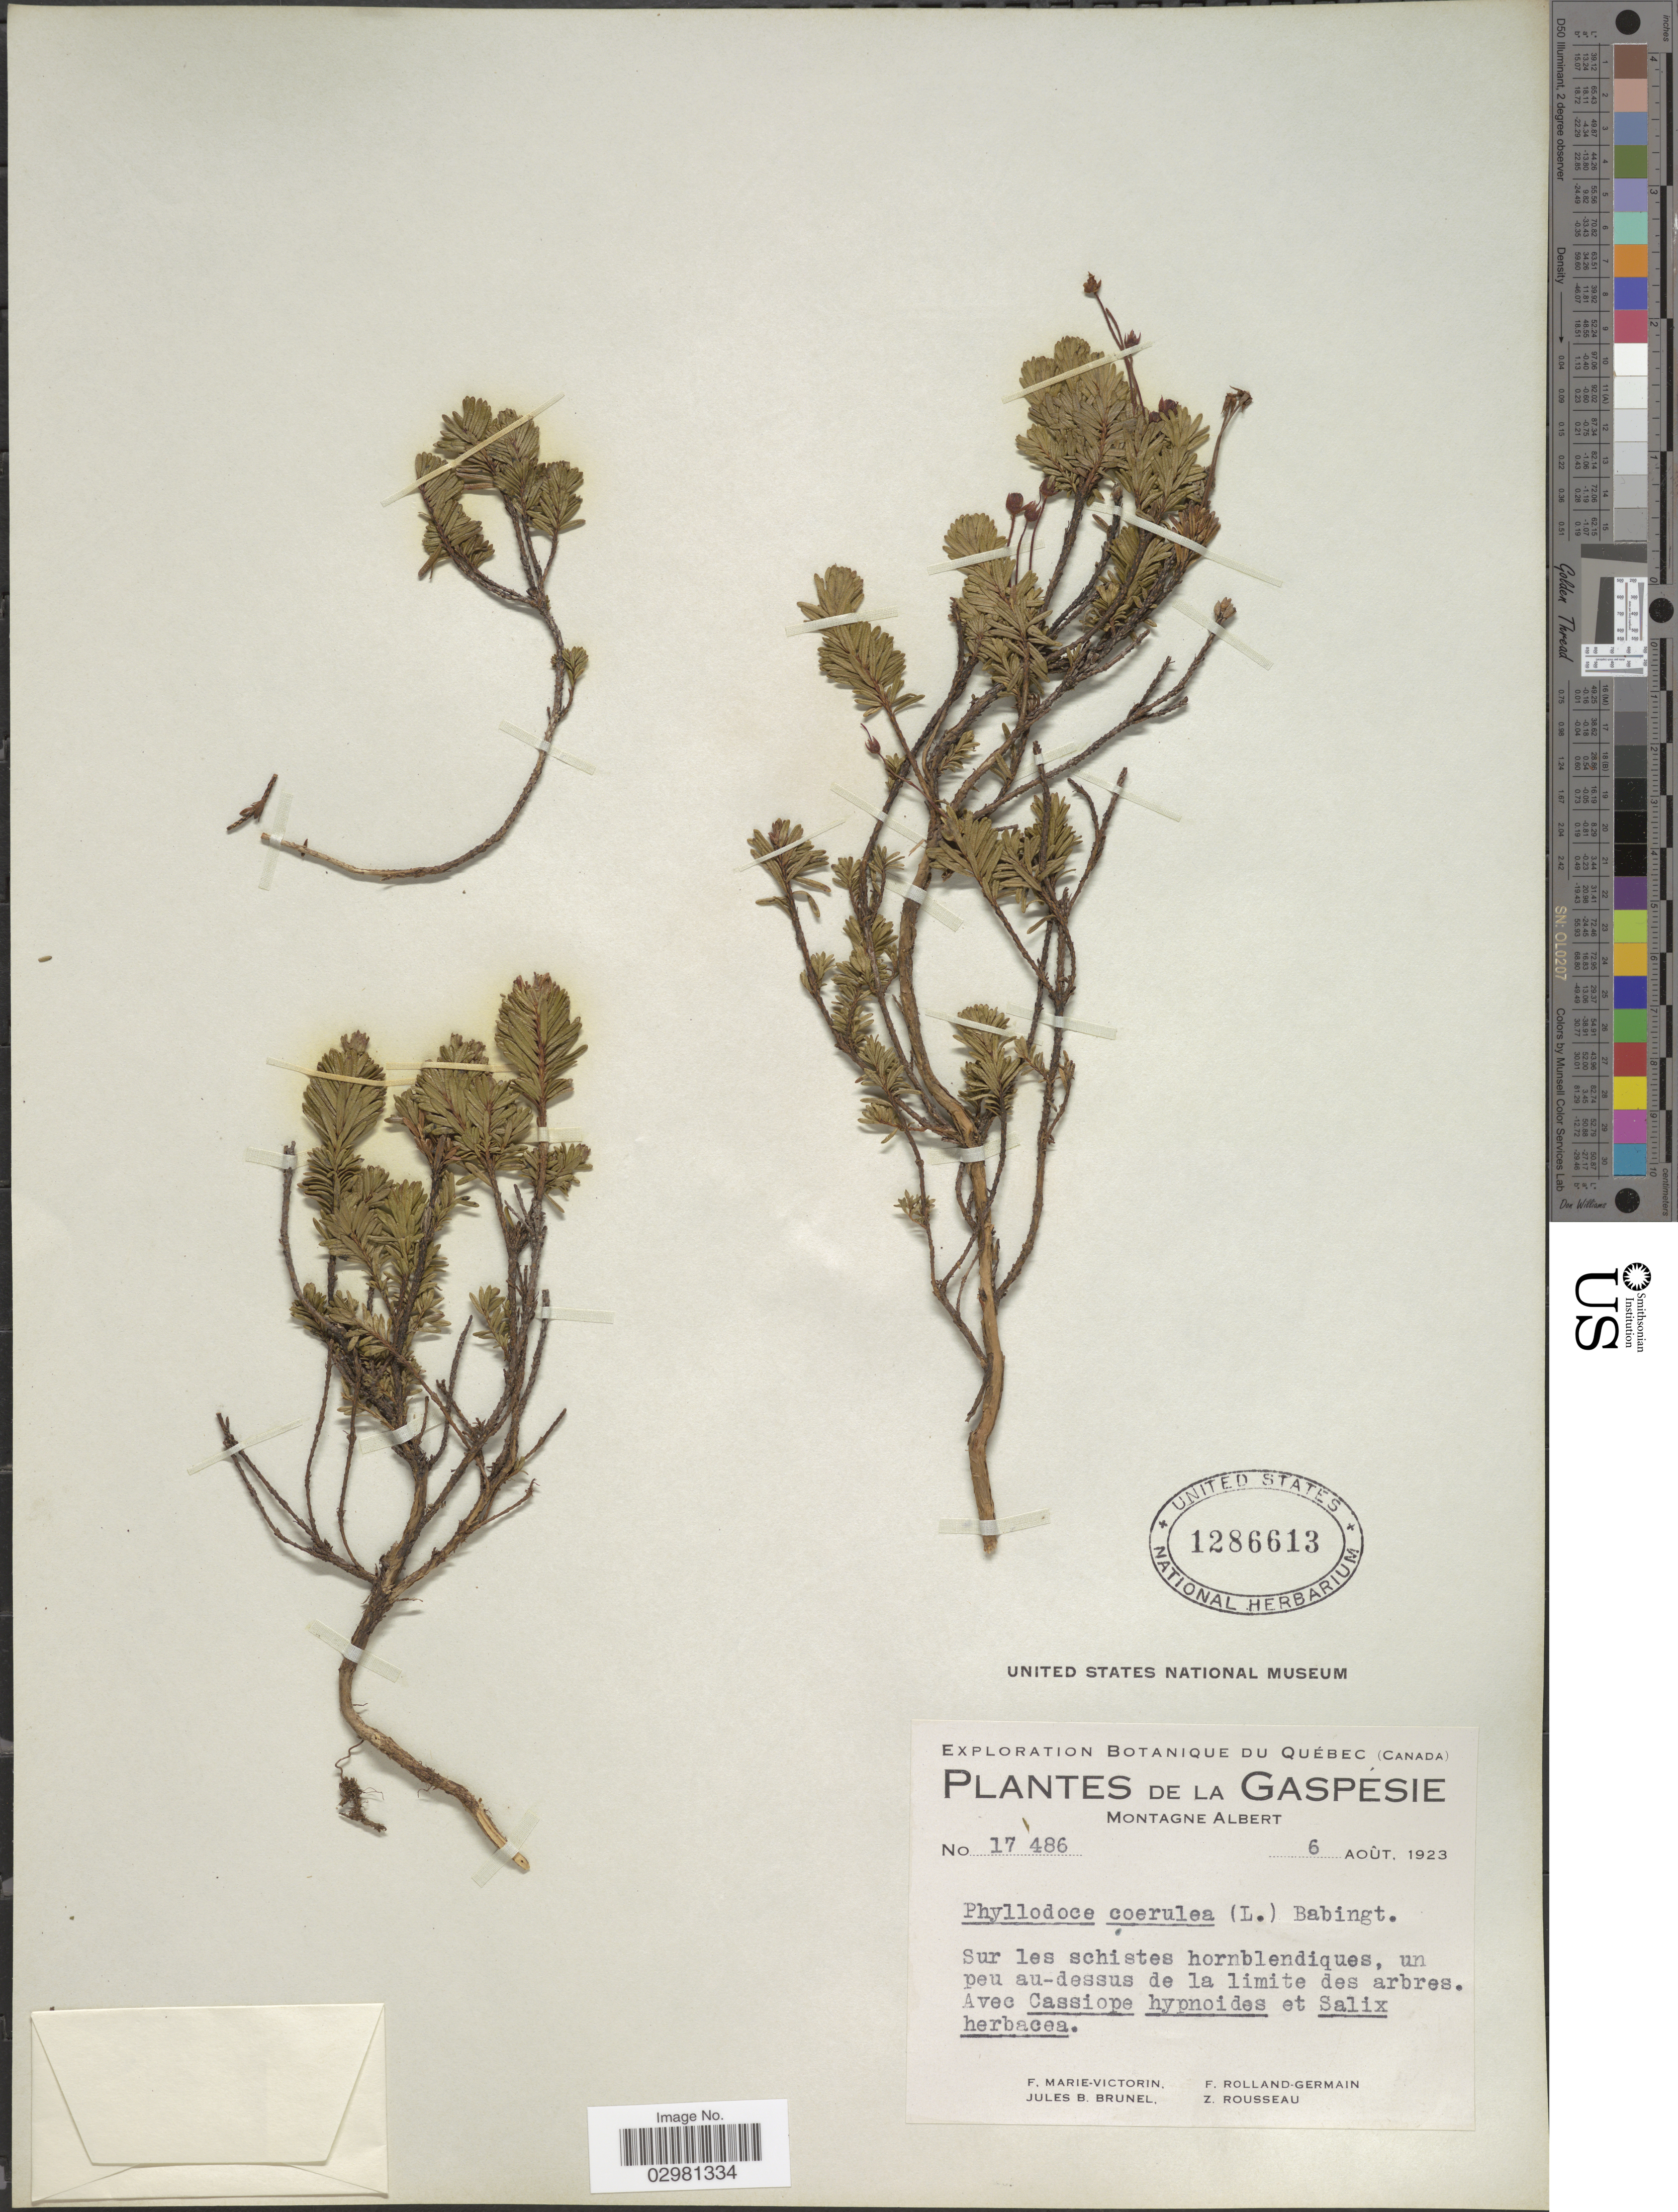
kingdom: Plantae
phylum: Tracheophyta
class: Magnoliopsida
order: Ericales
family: Ericaceae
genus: Phyllodoce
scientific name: Phyllodoce caerulea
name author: (L.) Bab.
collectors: F. Marie-Victorin, J. Brunel, Rolland-Germain & Z. Rousseau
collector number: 17486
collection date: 1923-08-06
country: Canada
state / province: Quebec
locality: Gaspesie, Montagne Albert.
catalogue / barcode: US 1286613